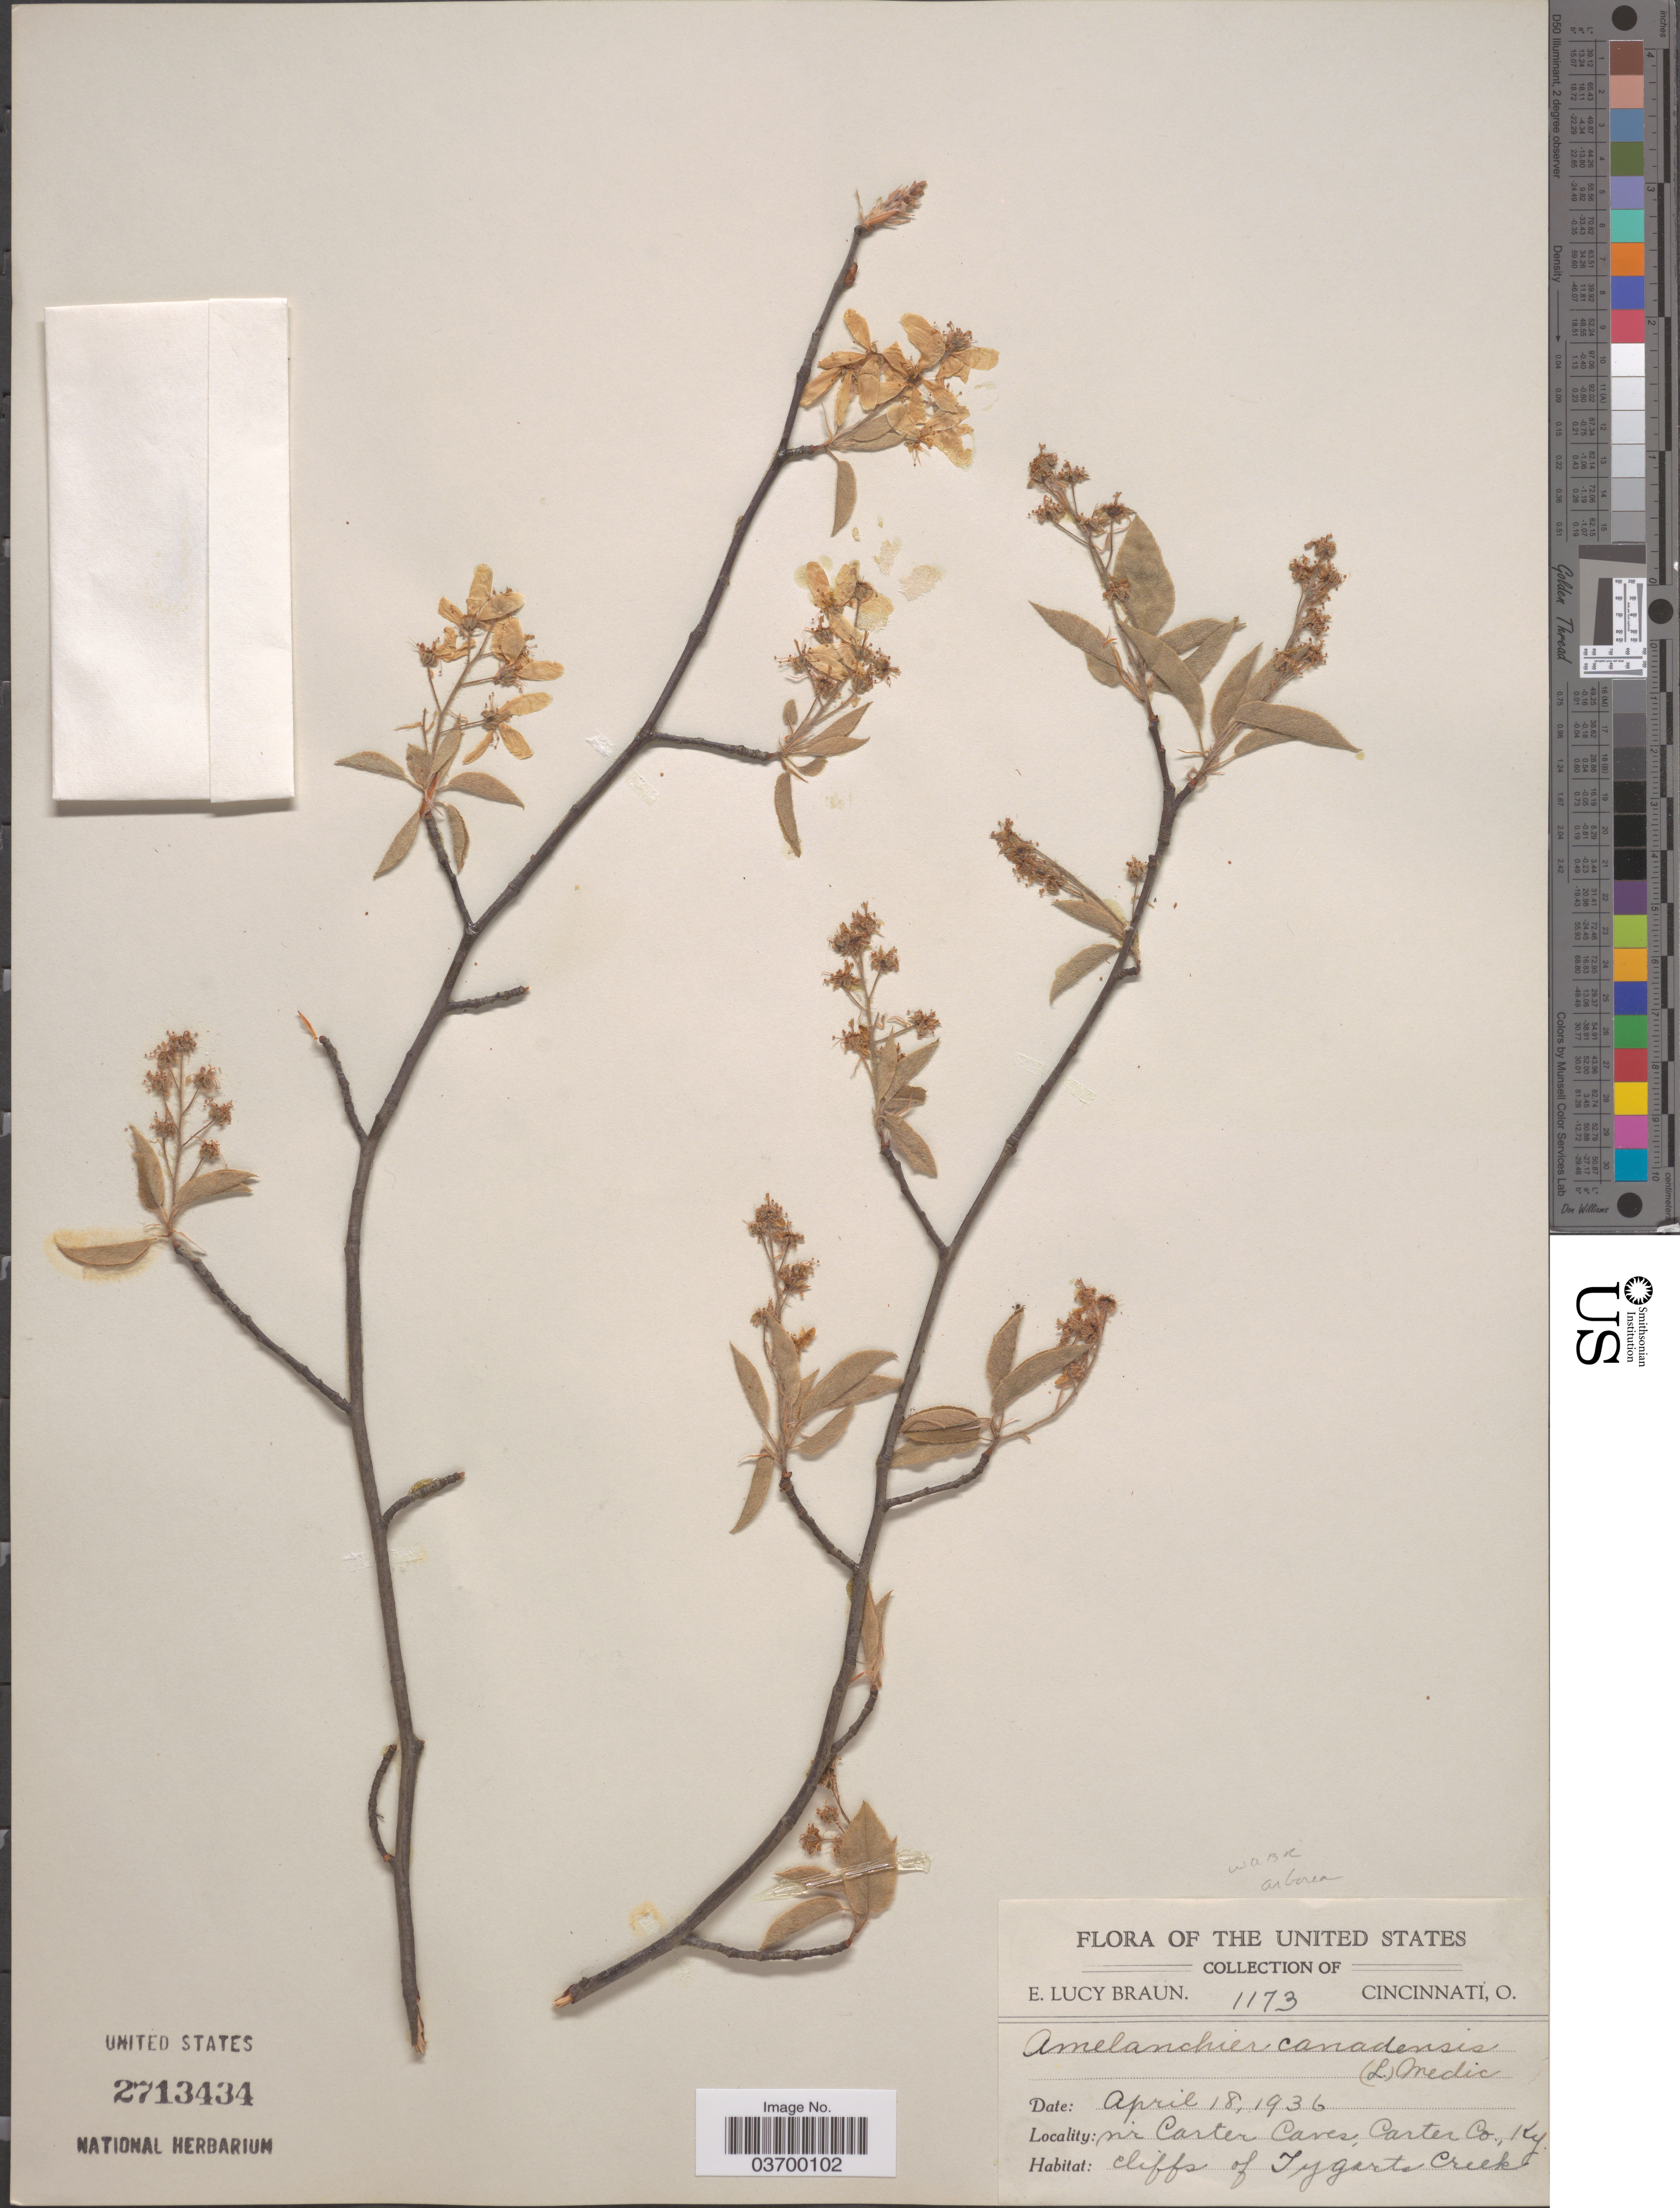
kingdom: Plantae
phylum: Tracheophyta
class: Magnoliopsida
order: Rosales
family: Rosaceae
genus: Amelanchier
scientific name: Amelanchier arborea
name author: (F. Michx.) Fernald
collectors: E. L. Braun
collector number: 1173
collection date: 1936-04-18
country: United States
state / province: Kentucky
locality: N'r Carter Caves, Carter Co. Cliffs of Tygarts Creek.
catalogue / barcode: US 2713434